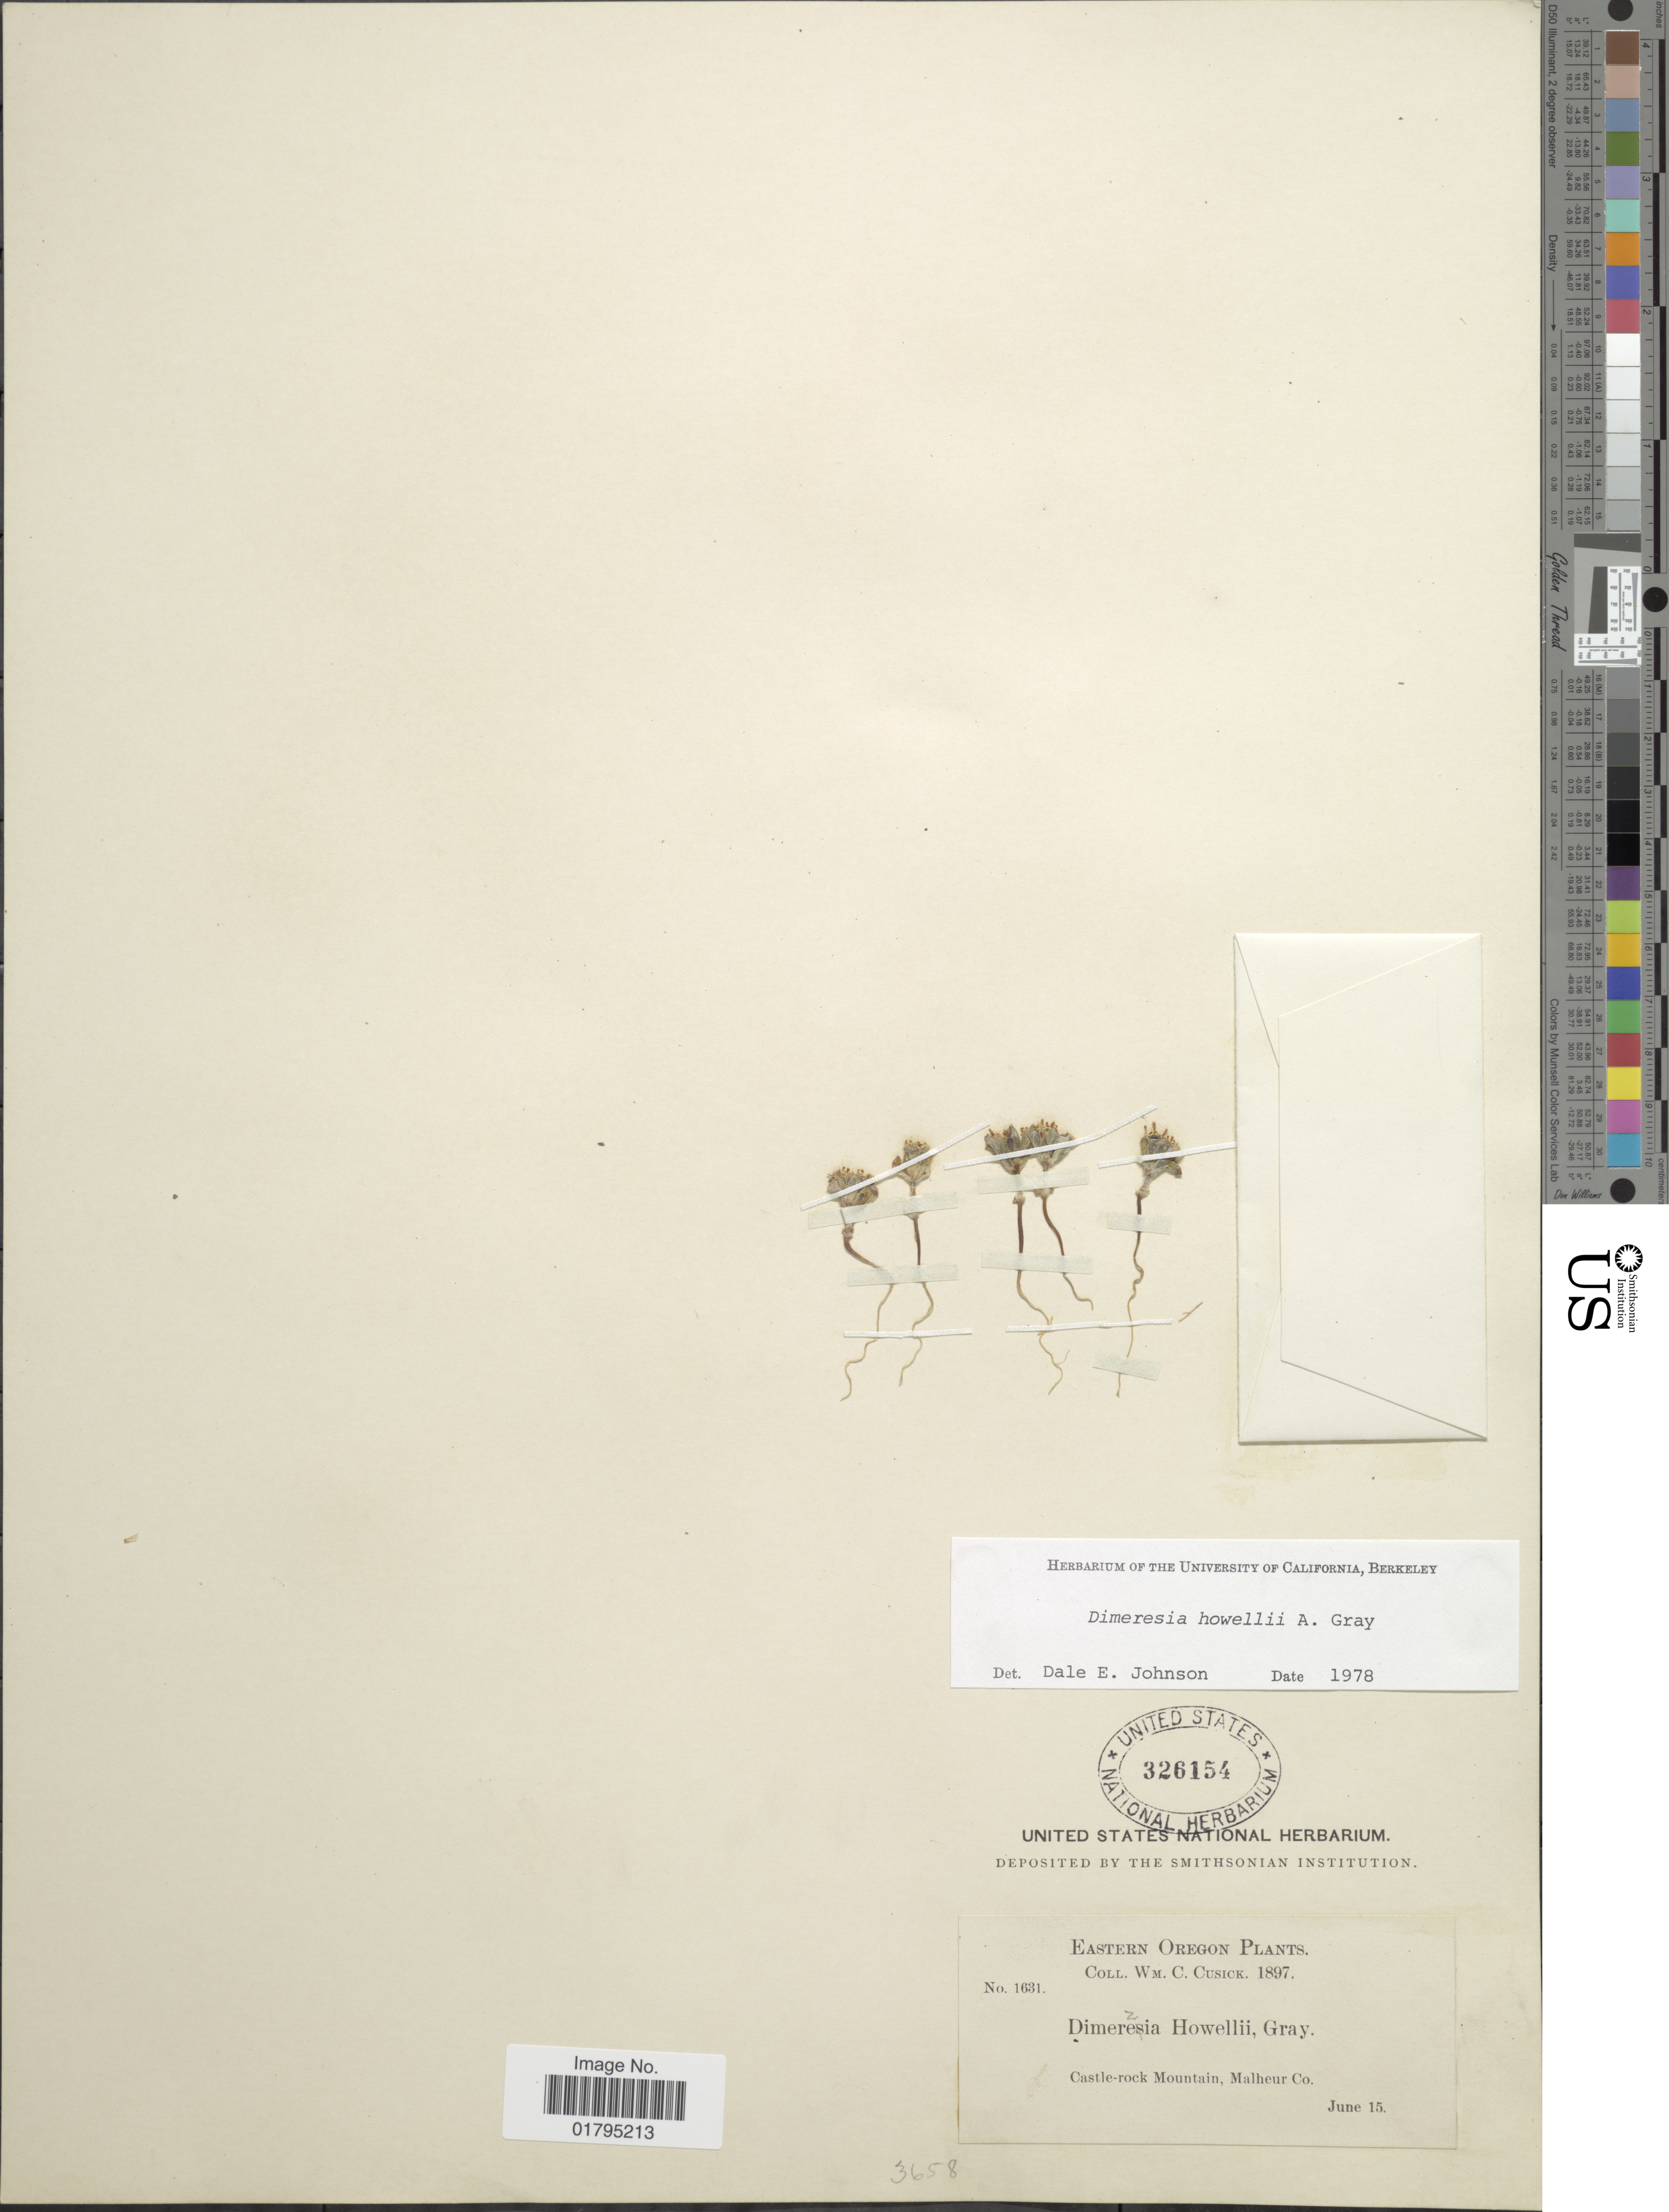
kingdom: Plantae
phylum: Tracheophyta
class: Magnoliopsida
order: Asterales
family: Asteraceae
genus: Dimeresia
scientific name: Dimeresia howellii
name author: A. Gray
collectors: W. C. Cusick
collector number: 1631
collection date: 1897-06-15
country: United States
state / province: Oregon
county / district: Malheur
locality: Eastern Oregon, Castle-rock Mountain, Malheur Co.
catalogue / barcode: US 326154